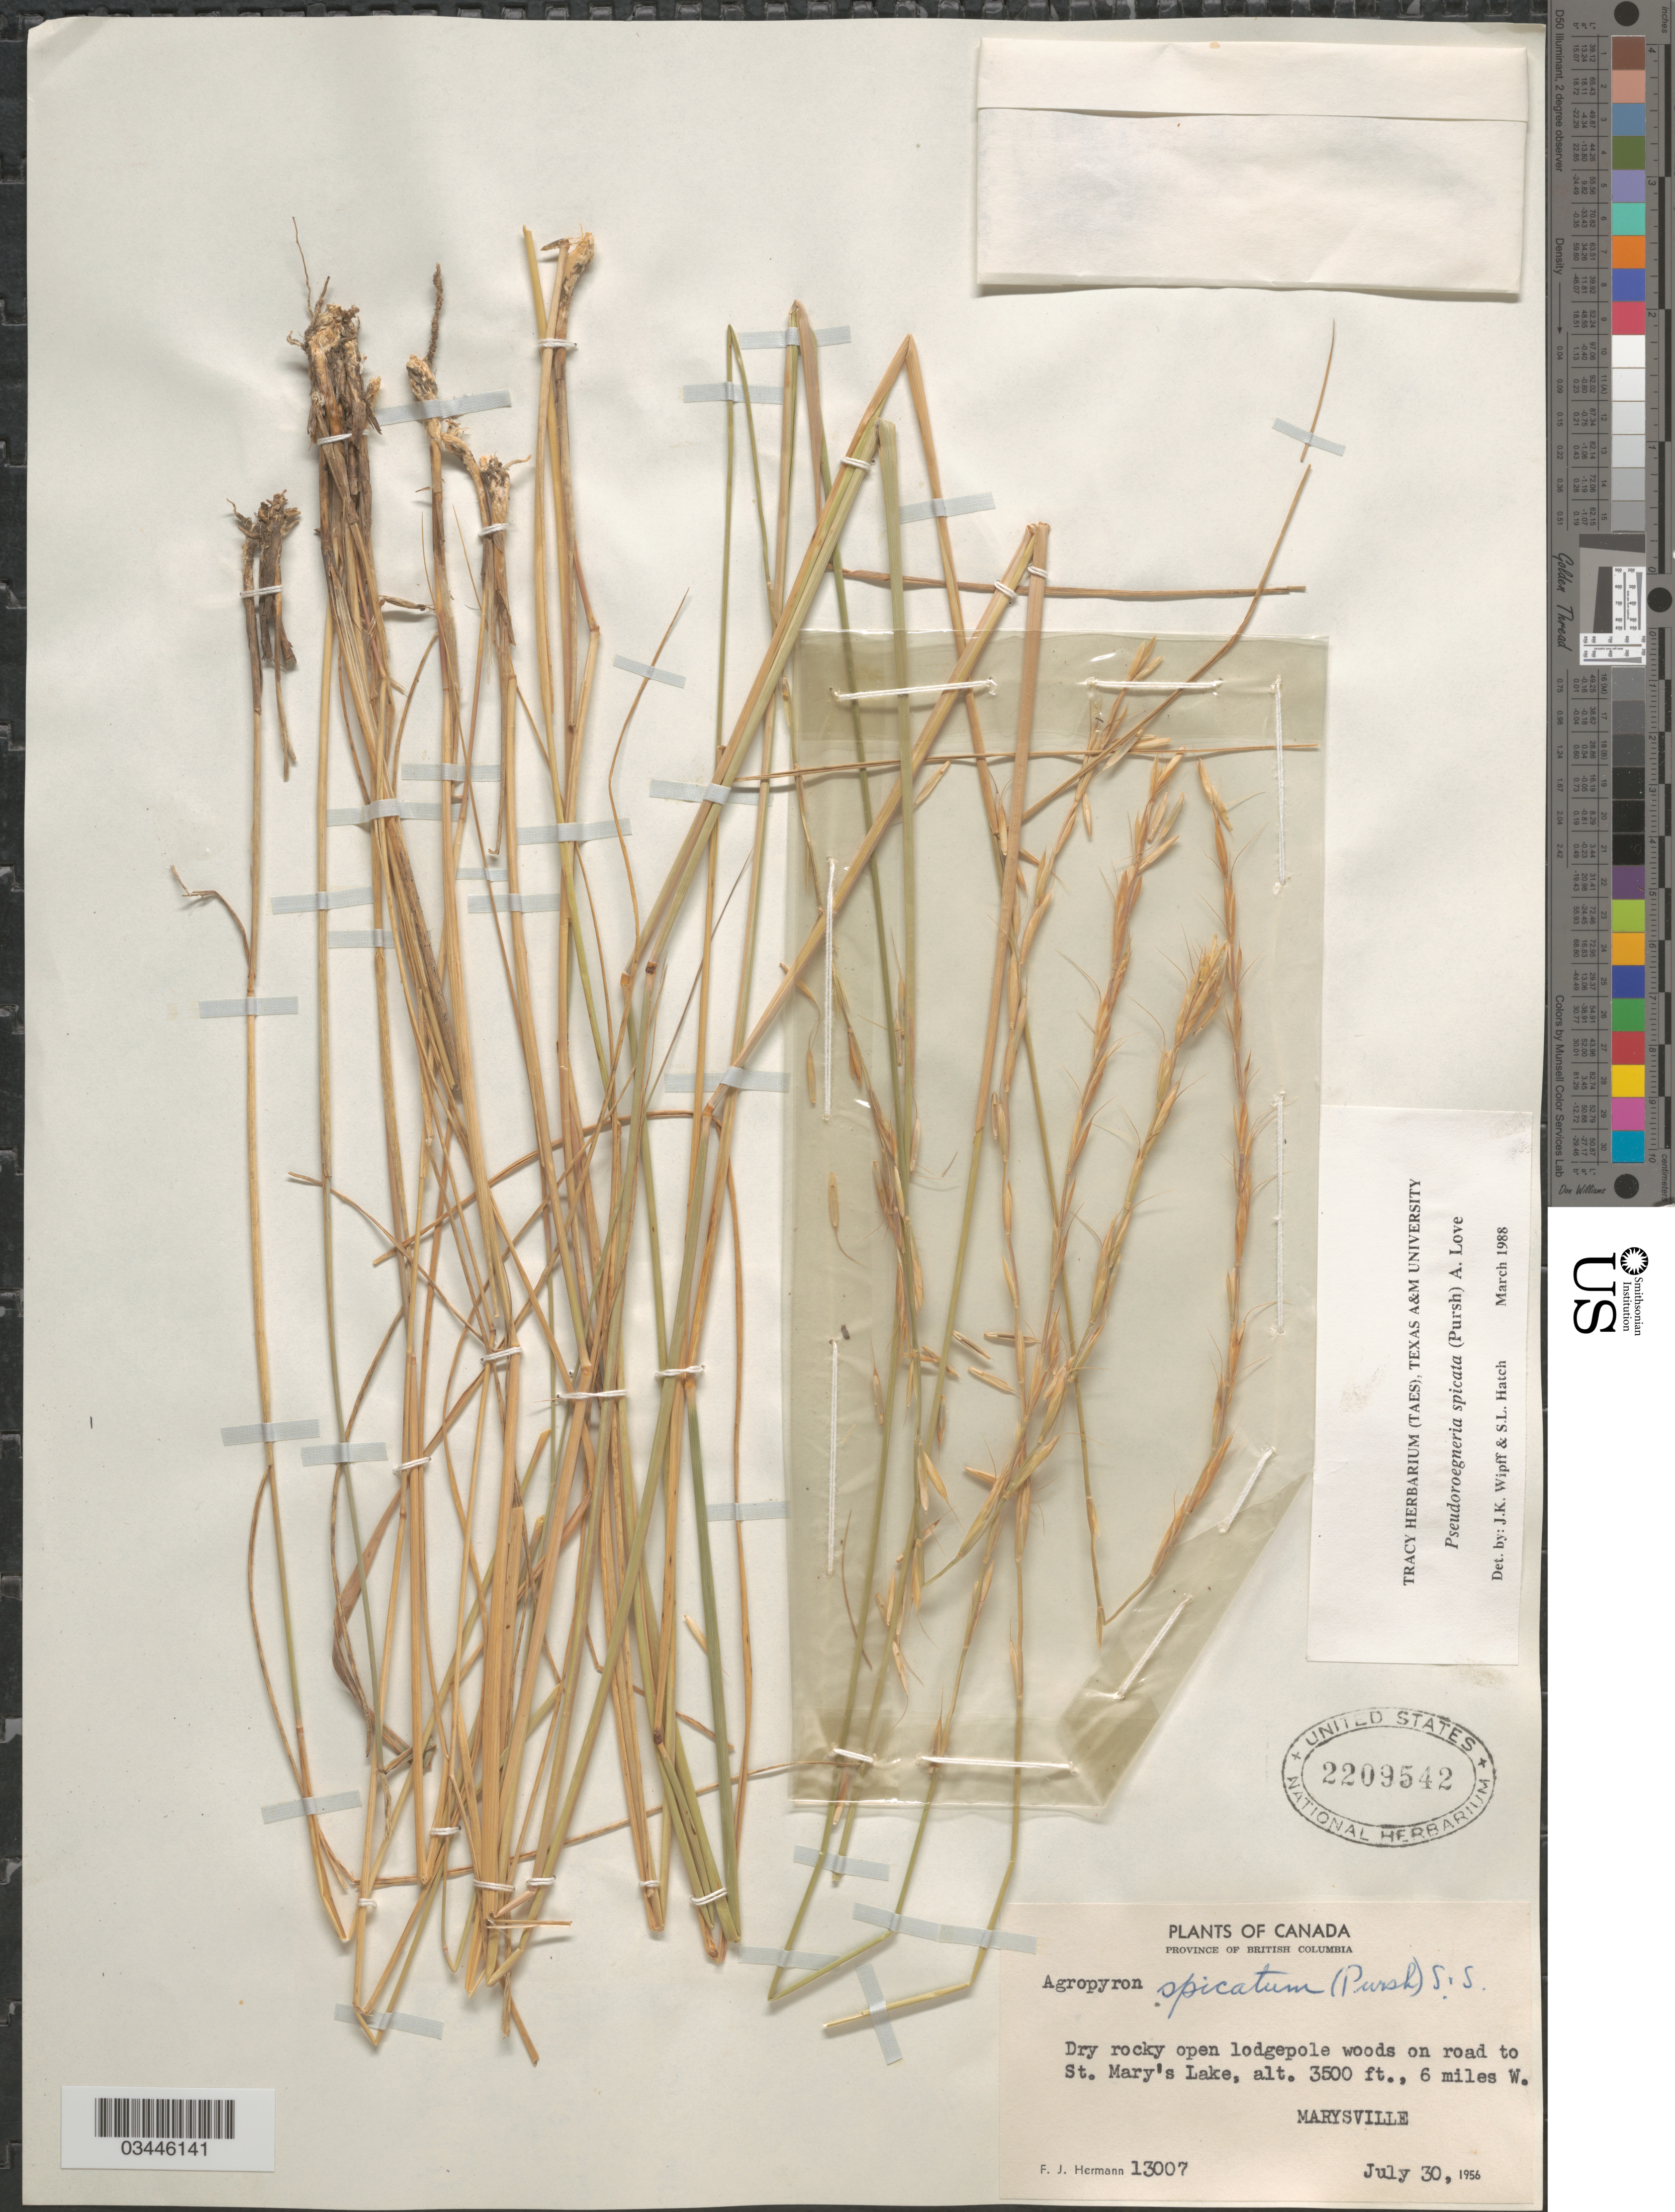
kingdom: Plantae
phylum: Tracheophyta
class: Liliopsida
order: Poales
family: Poaceae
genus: Pseudoroegneria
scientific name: Pseudoroegneria spicata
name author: (Pursh) Á. Löve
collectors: F. J. Hermann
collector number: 13007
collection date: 1956-07-30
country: Canada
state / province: British Columbia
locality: Dry rocky open lodgepole woods on road to St. Mary's Lake, 6 miles W. Marysville.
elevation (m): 1067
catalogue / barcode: US 2209542